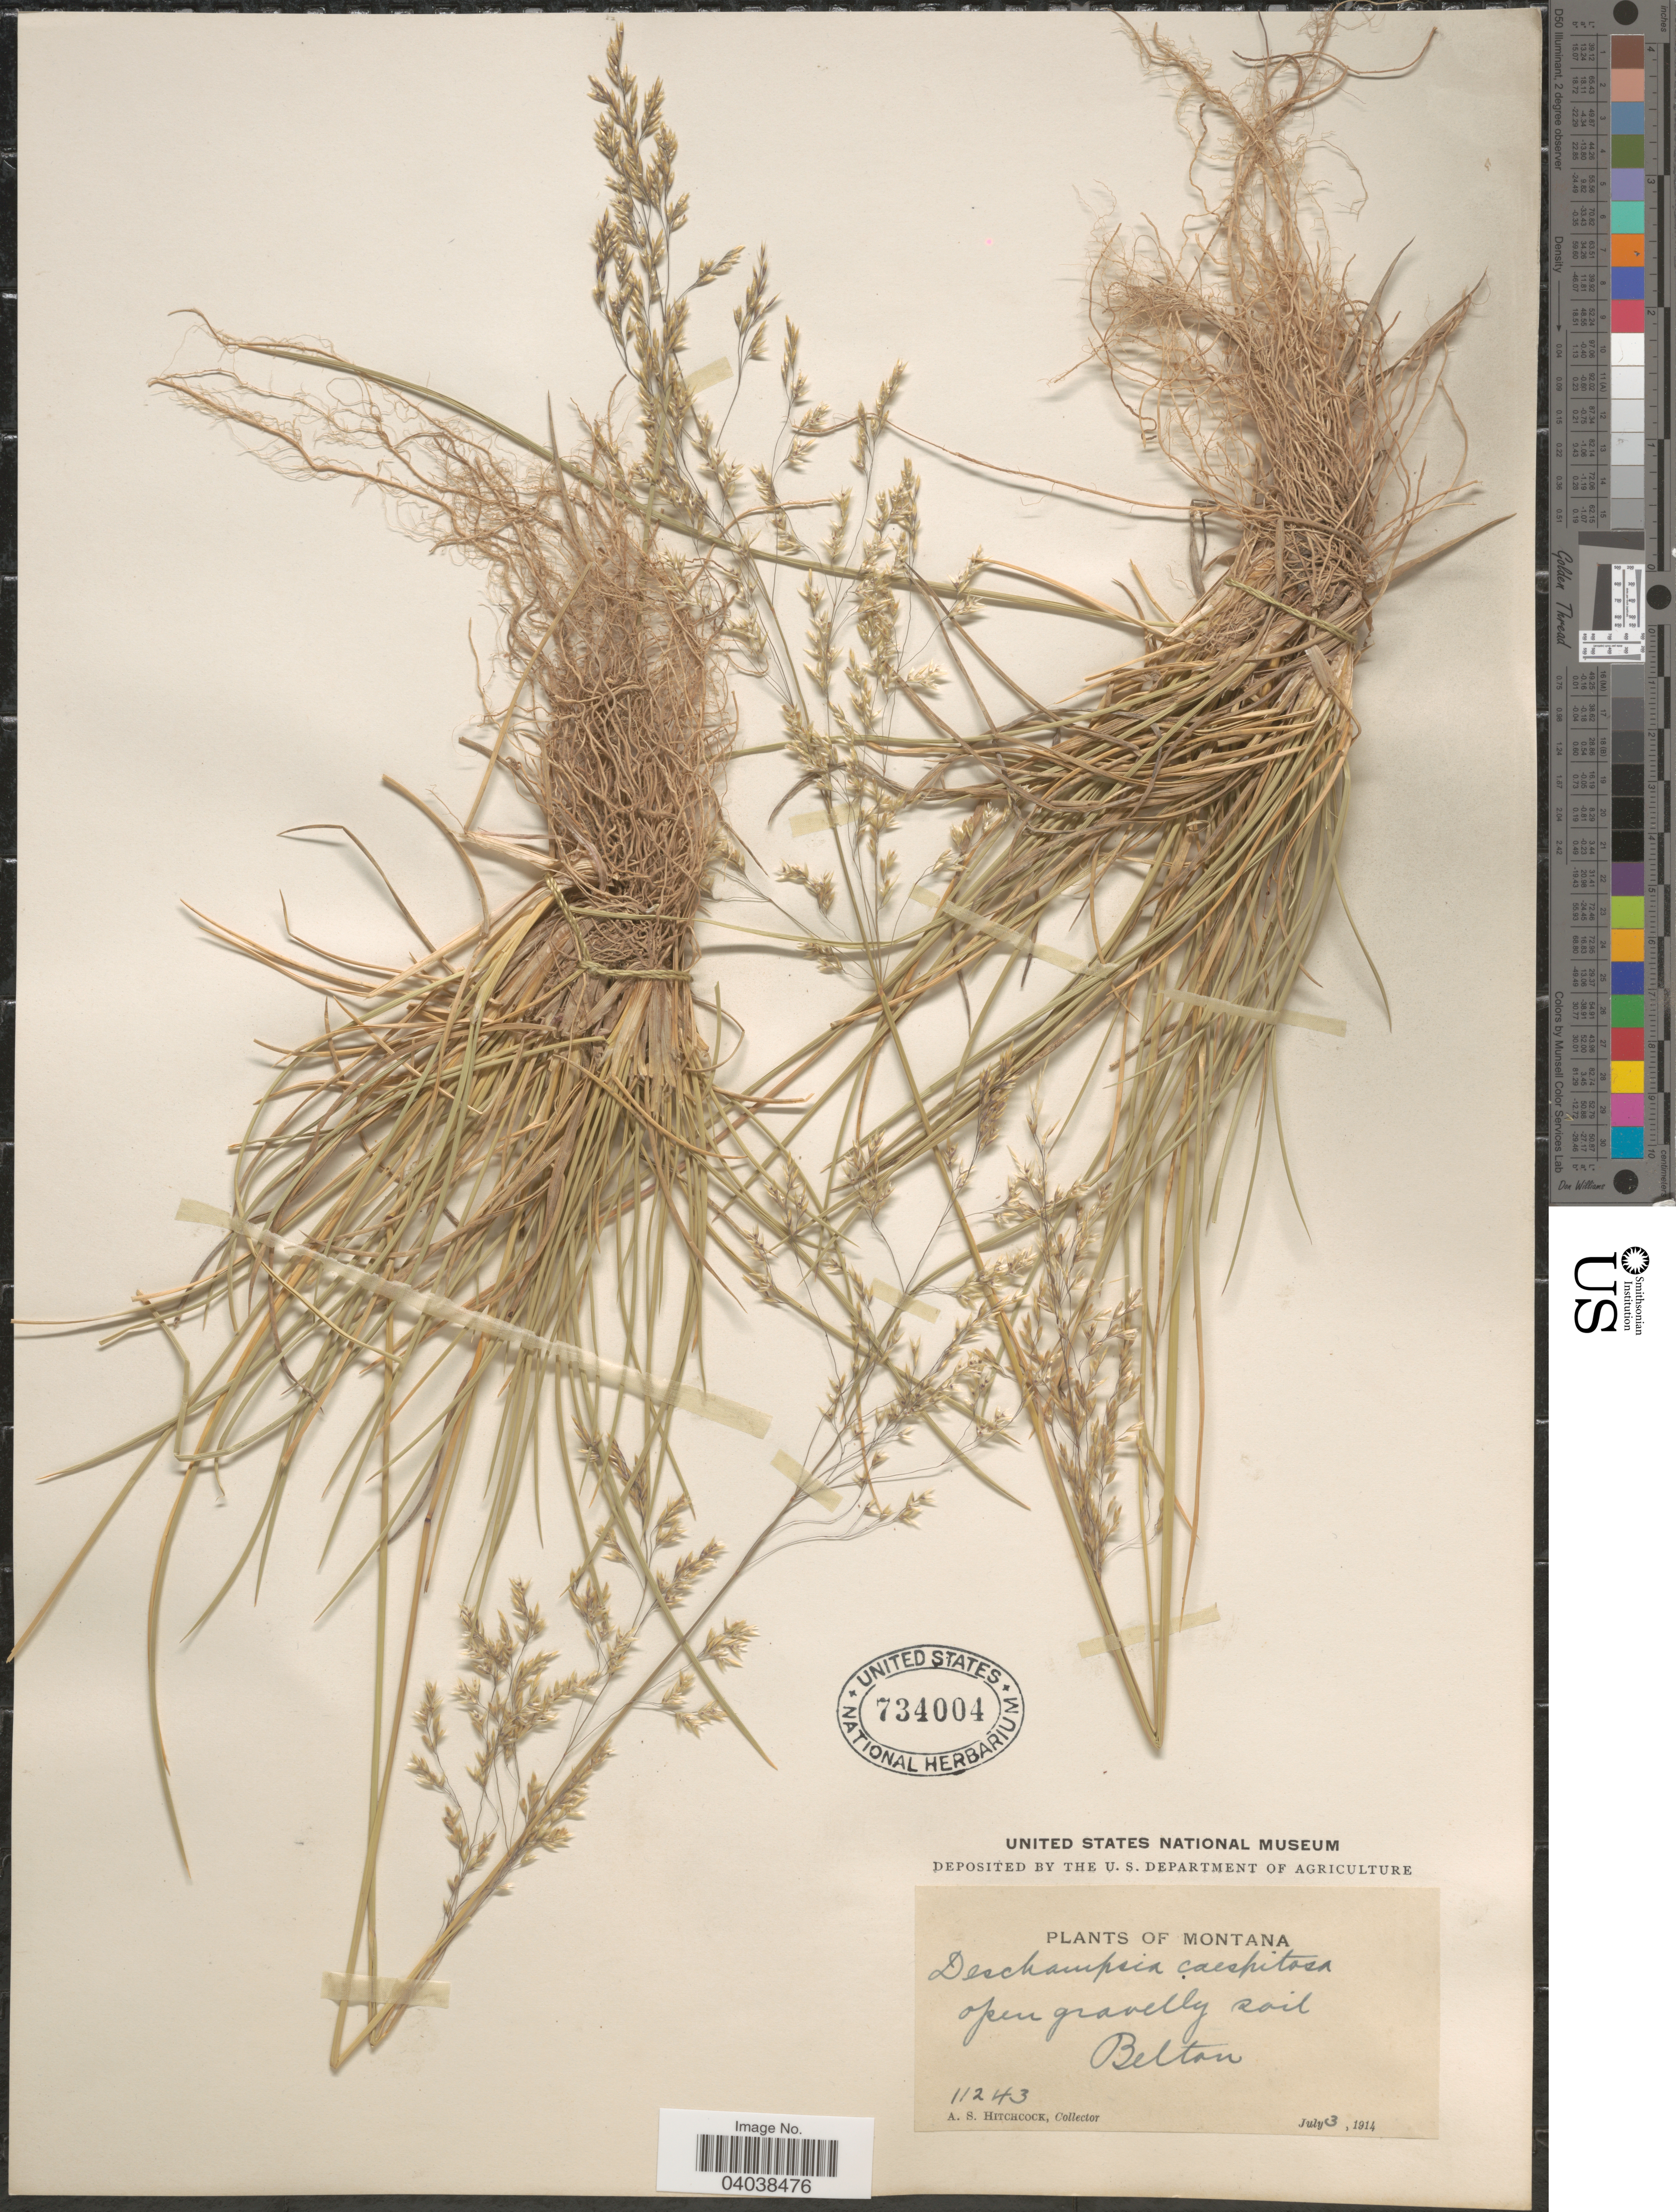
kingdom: Plantae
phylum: Tracheophyta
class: Liliopsida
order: Poales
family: Poaceae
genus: Deschampsia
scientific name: Deschampsia cespitosa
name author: (L.) P. Beauv.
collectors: A. S. Hitchcock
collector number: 11243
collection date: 1914-07-03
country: United States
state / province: Montana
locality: Open gravelly soil, Belton.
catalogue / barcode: US 734004